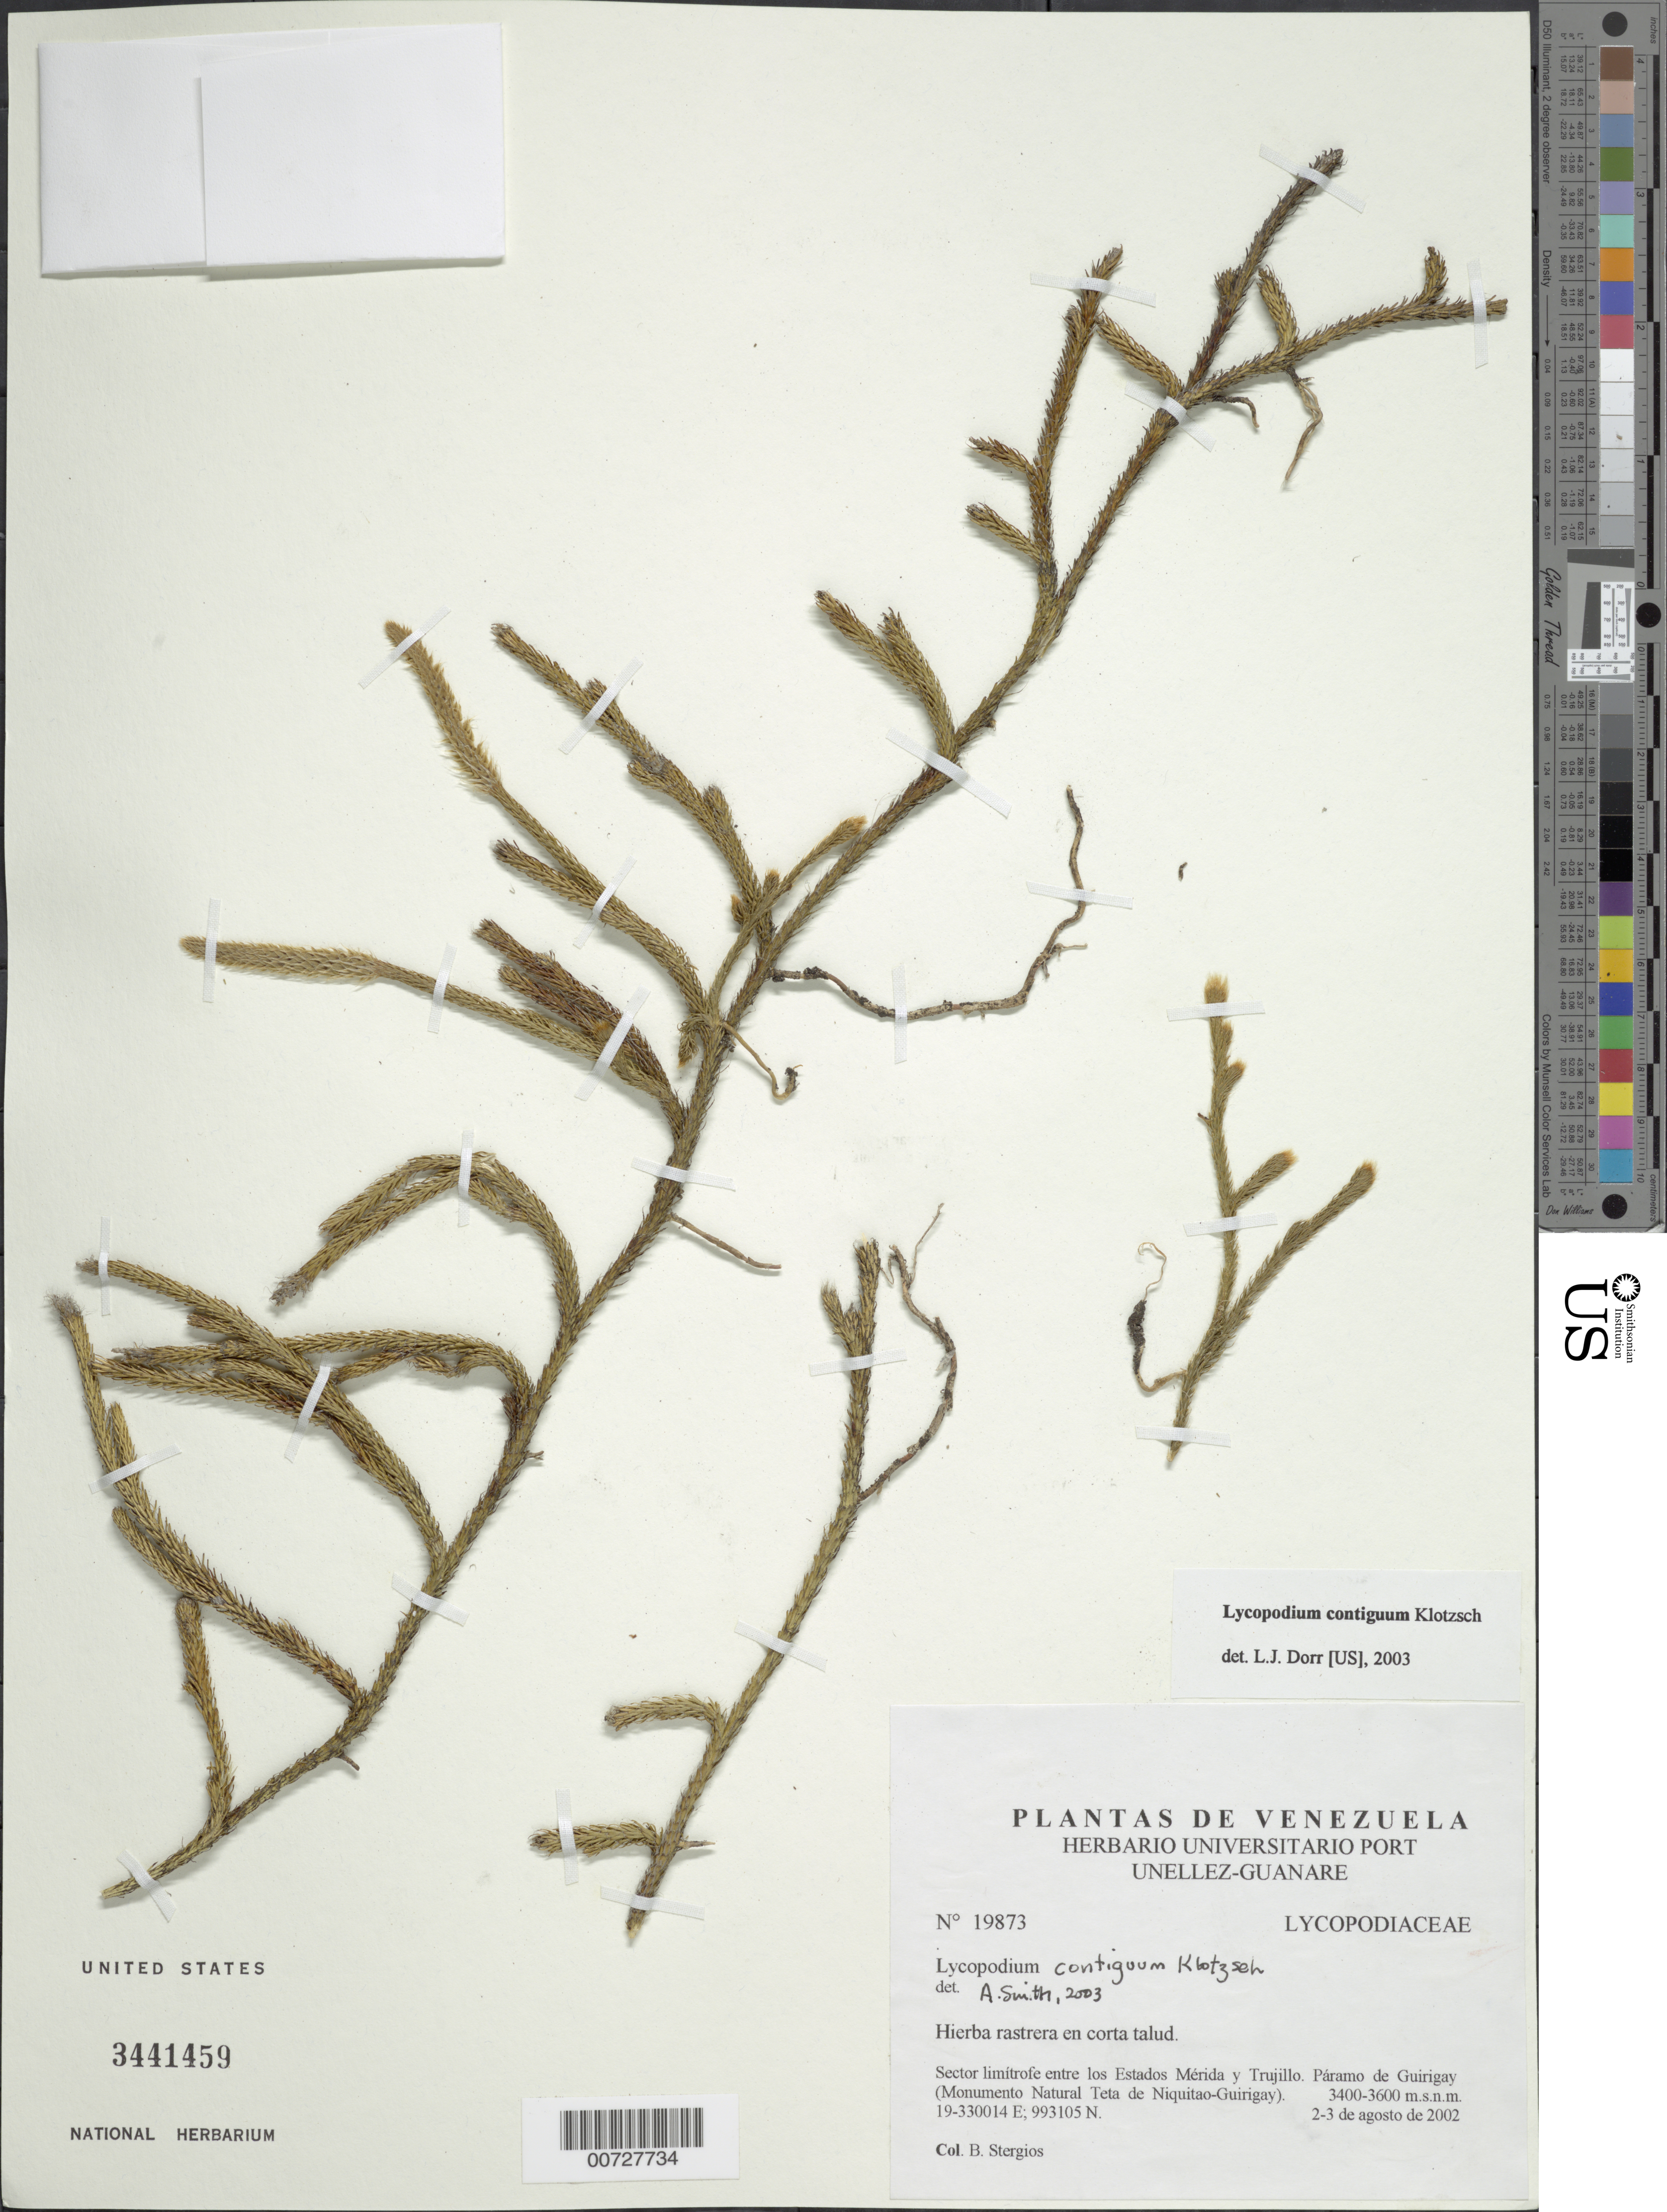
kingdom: Plantae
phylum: Tracheophyta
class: Lycopodiopsida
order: Lycopodiales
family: Lycopodiaceae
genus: Lycopodium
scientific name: Lycopodium clavatum subsp. contiguum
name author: (Klotzsch) B. Øllg.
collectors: B. G. Stergios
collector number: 19873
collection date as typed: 02 Aug 2002 to 03 Aug 2002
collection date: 2002-08-02/2002-08-03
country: Venezuela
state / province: Trujillo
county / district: Boconó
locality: Páramo de Guirigay (Monumento Natural Teta de Niquitao-Guirigay). Sector limítrofe entre los Estados Mérida y Trujillo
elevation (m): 3400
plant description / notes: PORT, US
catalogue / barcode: US 3441459